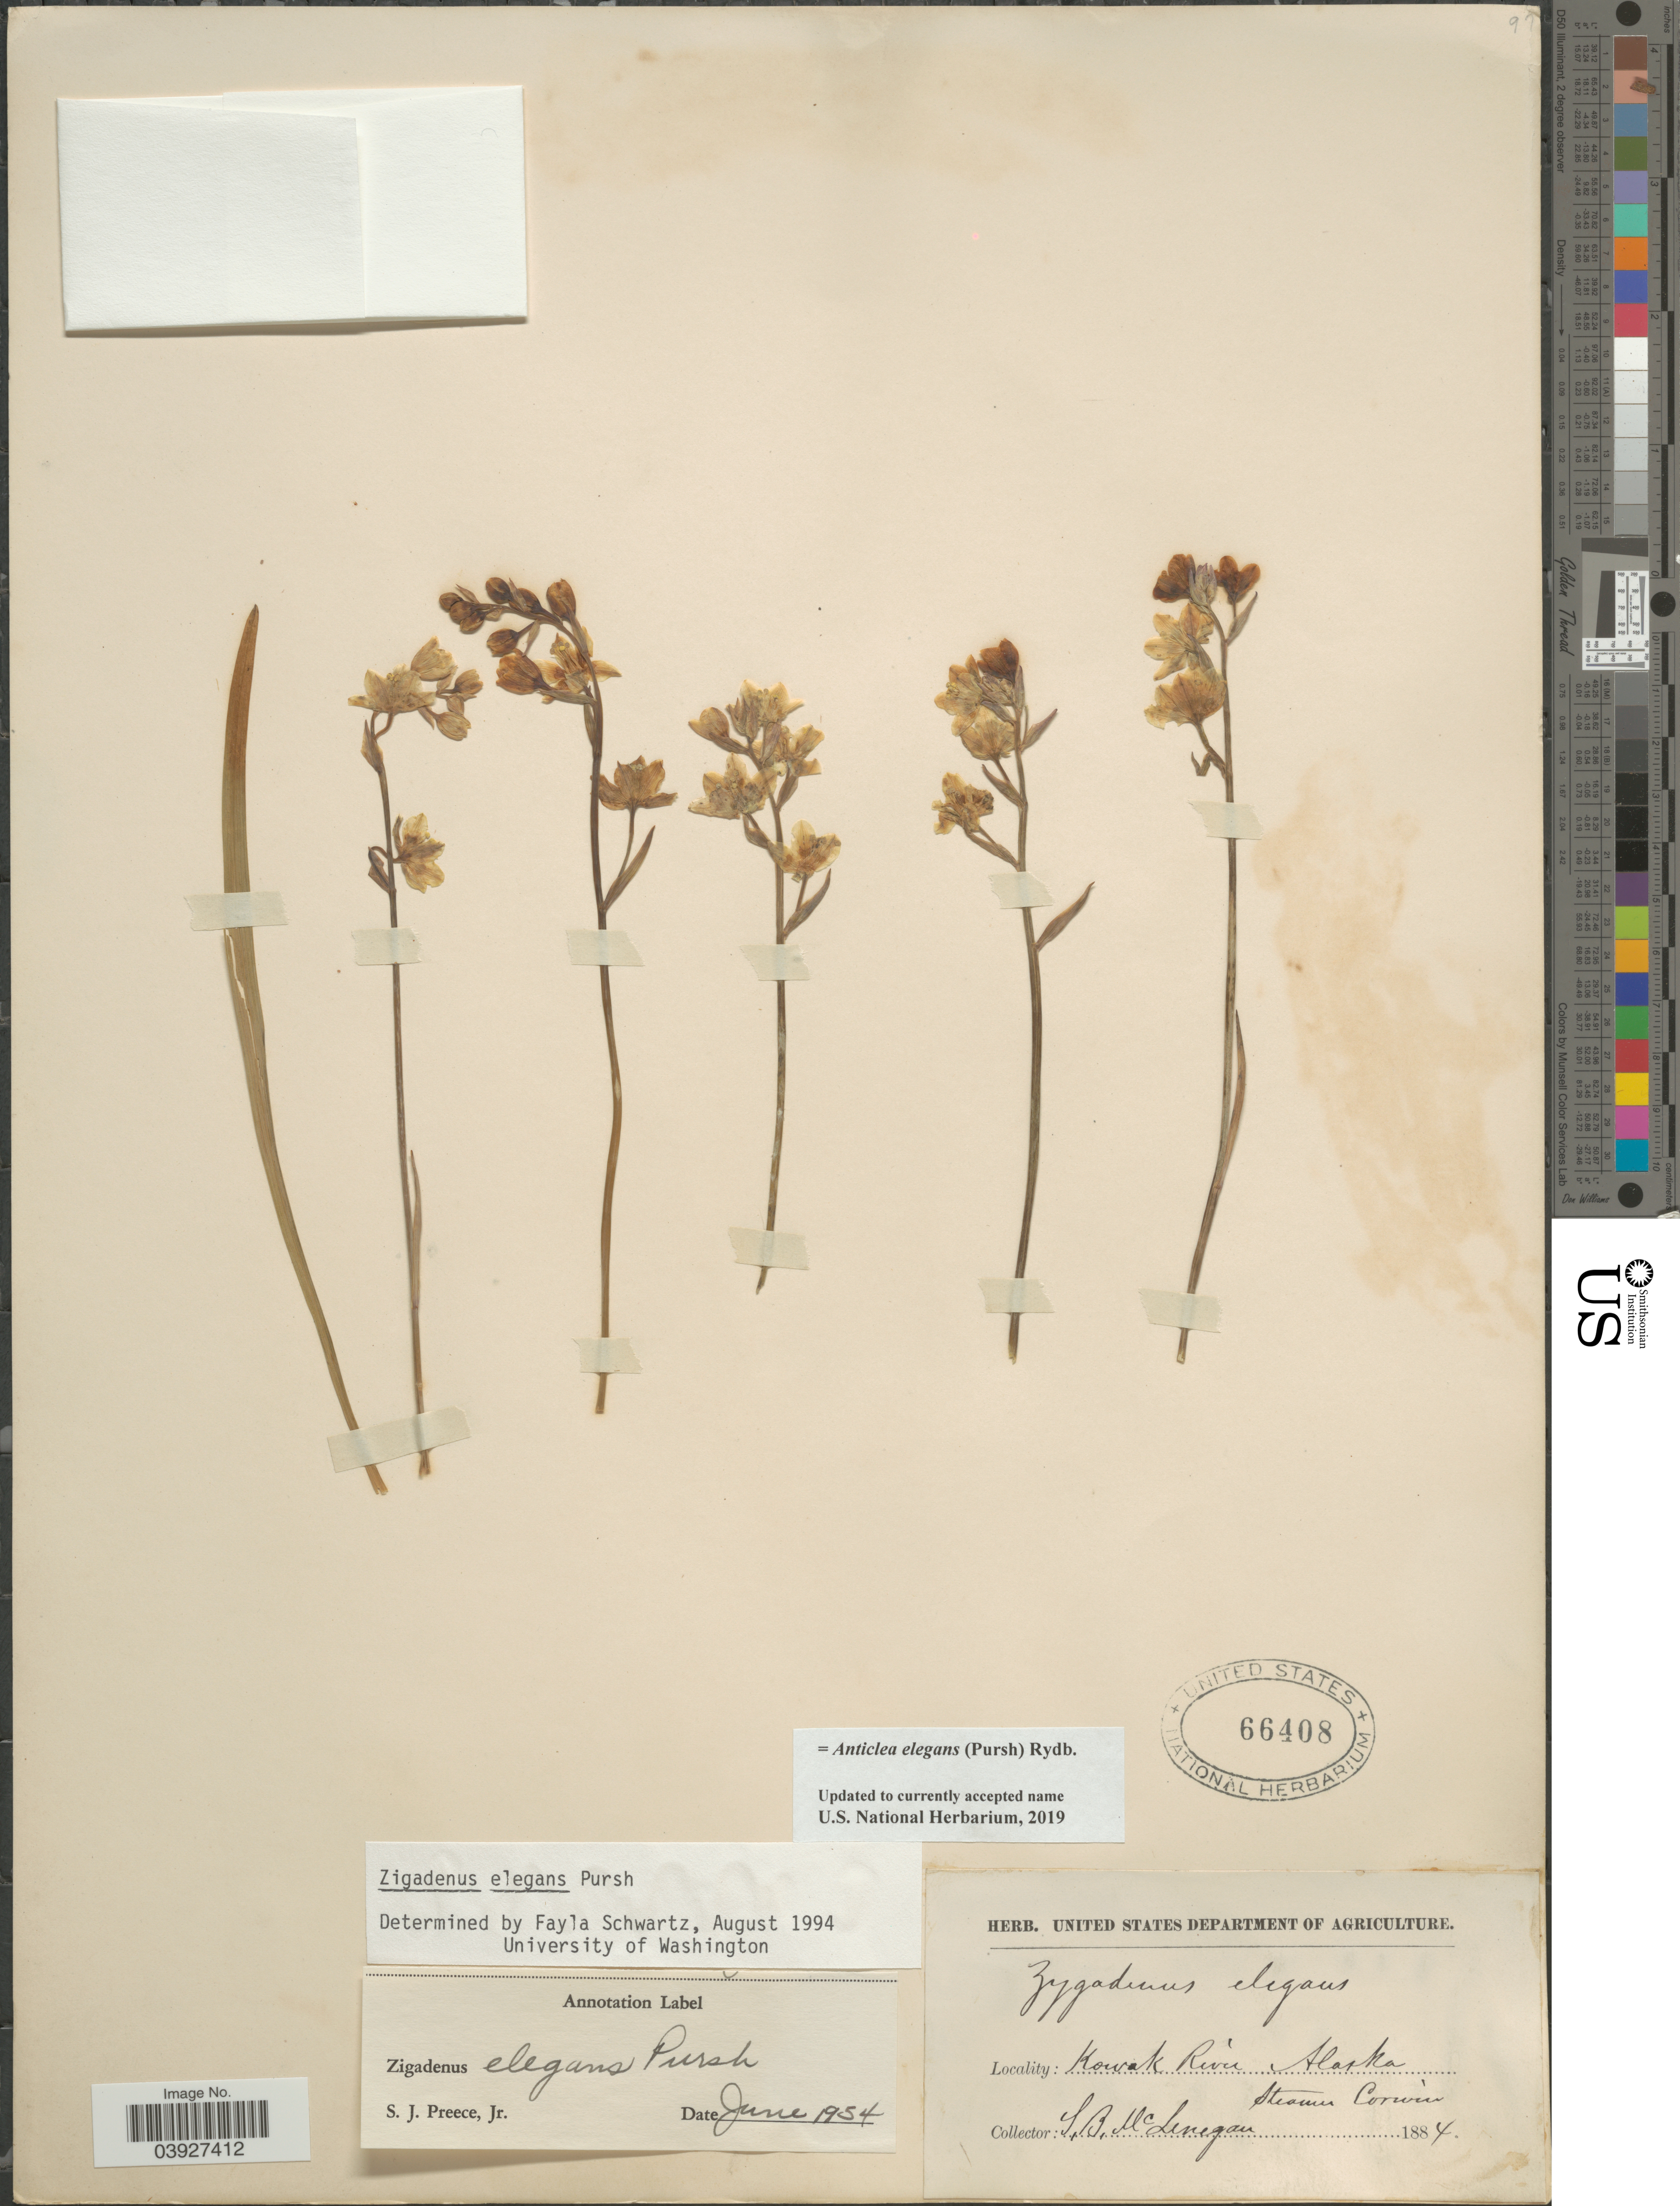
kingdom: Plantae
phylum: Tracheophyta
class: Liliopsida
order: Liliales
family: Melanthiaceae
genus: Anticlea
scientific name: Anticlea elegans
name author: (Pursh) Rydb.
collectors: S. McLenegan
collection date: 1884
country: United States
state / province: Alaska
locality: Kowak River. Steamer Corwin.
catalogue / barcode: US 66408